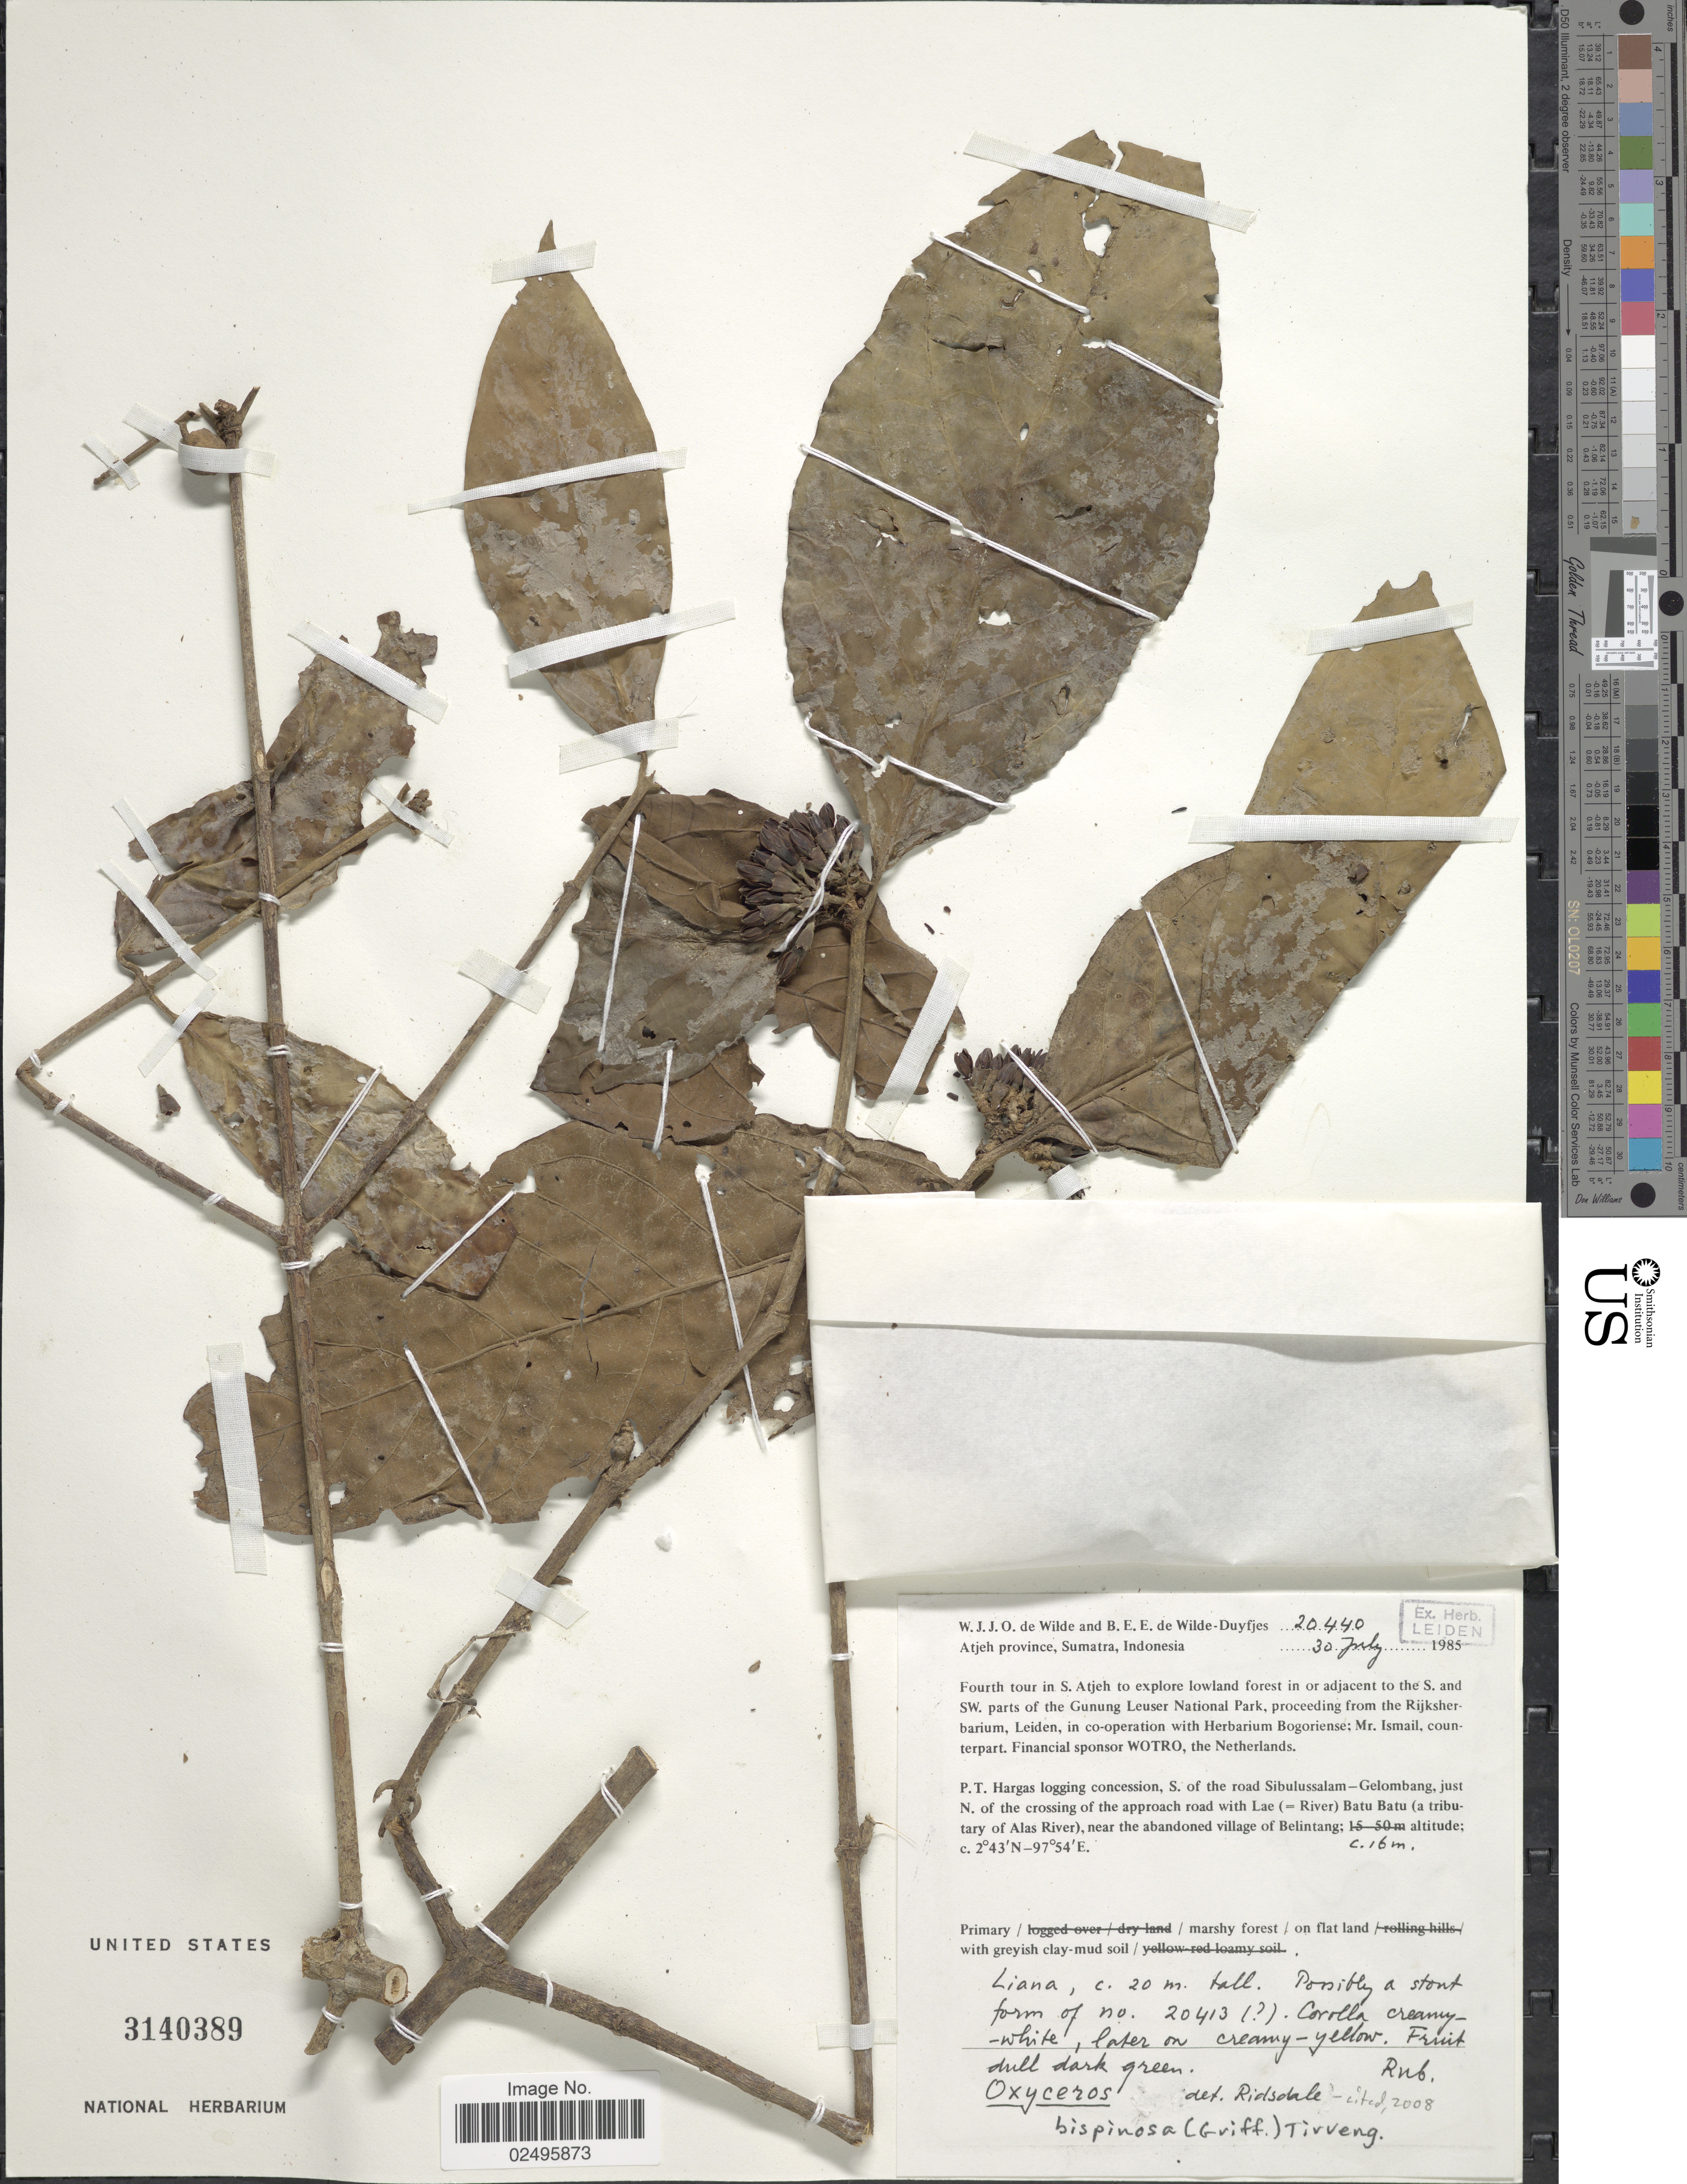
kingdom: Plantae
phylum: Tracheophyta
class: Magnoliopsida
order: Gentianales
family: Rubiaceae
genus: Oxyceros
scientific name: Oxyceros bispinosa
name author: (Griff.) Tirveng.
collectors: W. J. de Wilde & B. E. de Wilde-Duyfjes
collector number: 204740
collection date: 1985-07-30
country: Indonesia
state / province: Sumatra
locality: Atjeh province, Sumatra. Fourth tour in S. Atjeh, in or adjacent to the S. and SW parts of the Gunung Leuser National Park [unsure placement] P.T. Hargas logging concession, S of the road Sibulussalam - Gelombang, just N of the crossing of the approach road with Lae (= River) Batu Batu (a tributary of Alas River), near the abandoned village of Belintang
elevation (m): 16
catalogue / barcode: US 3140389